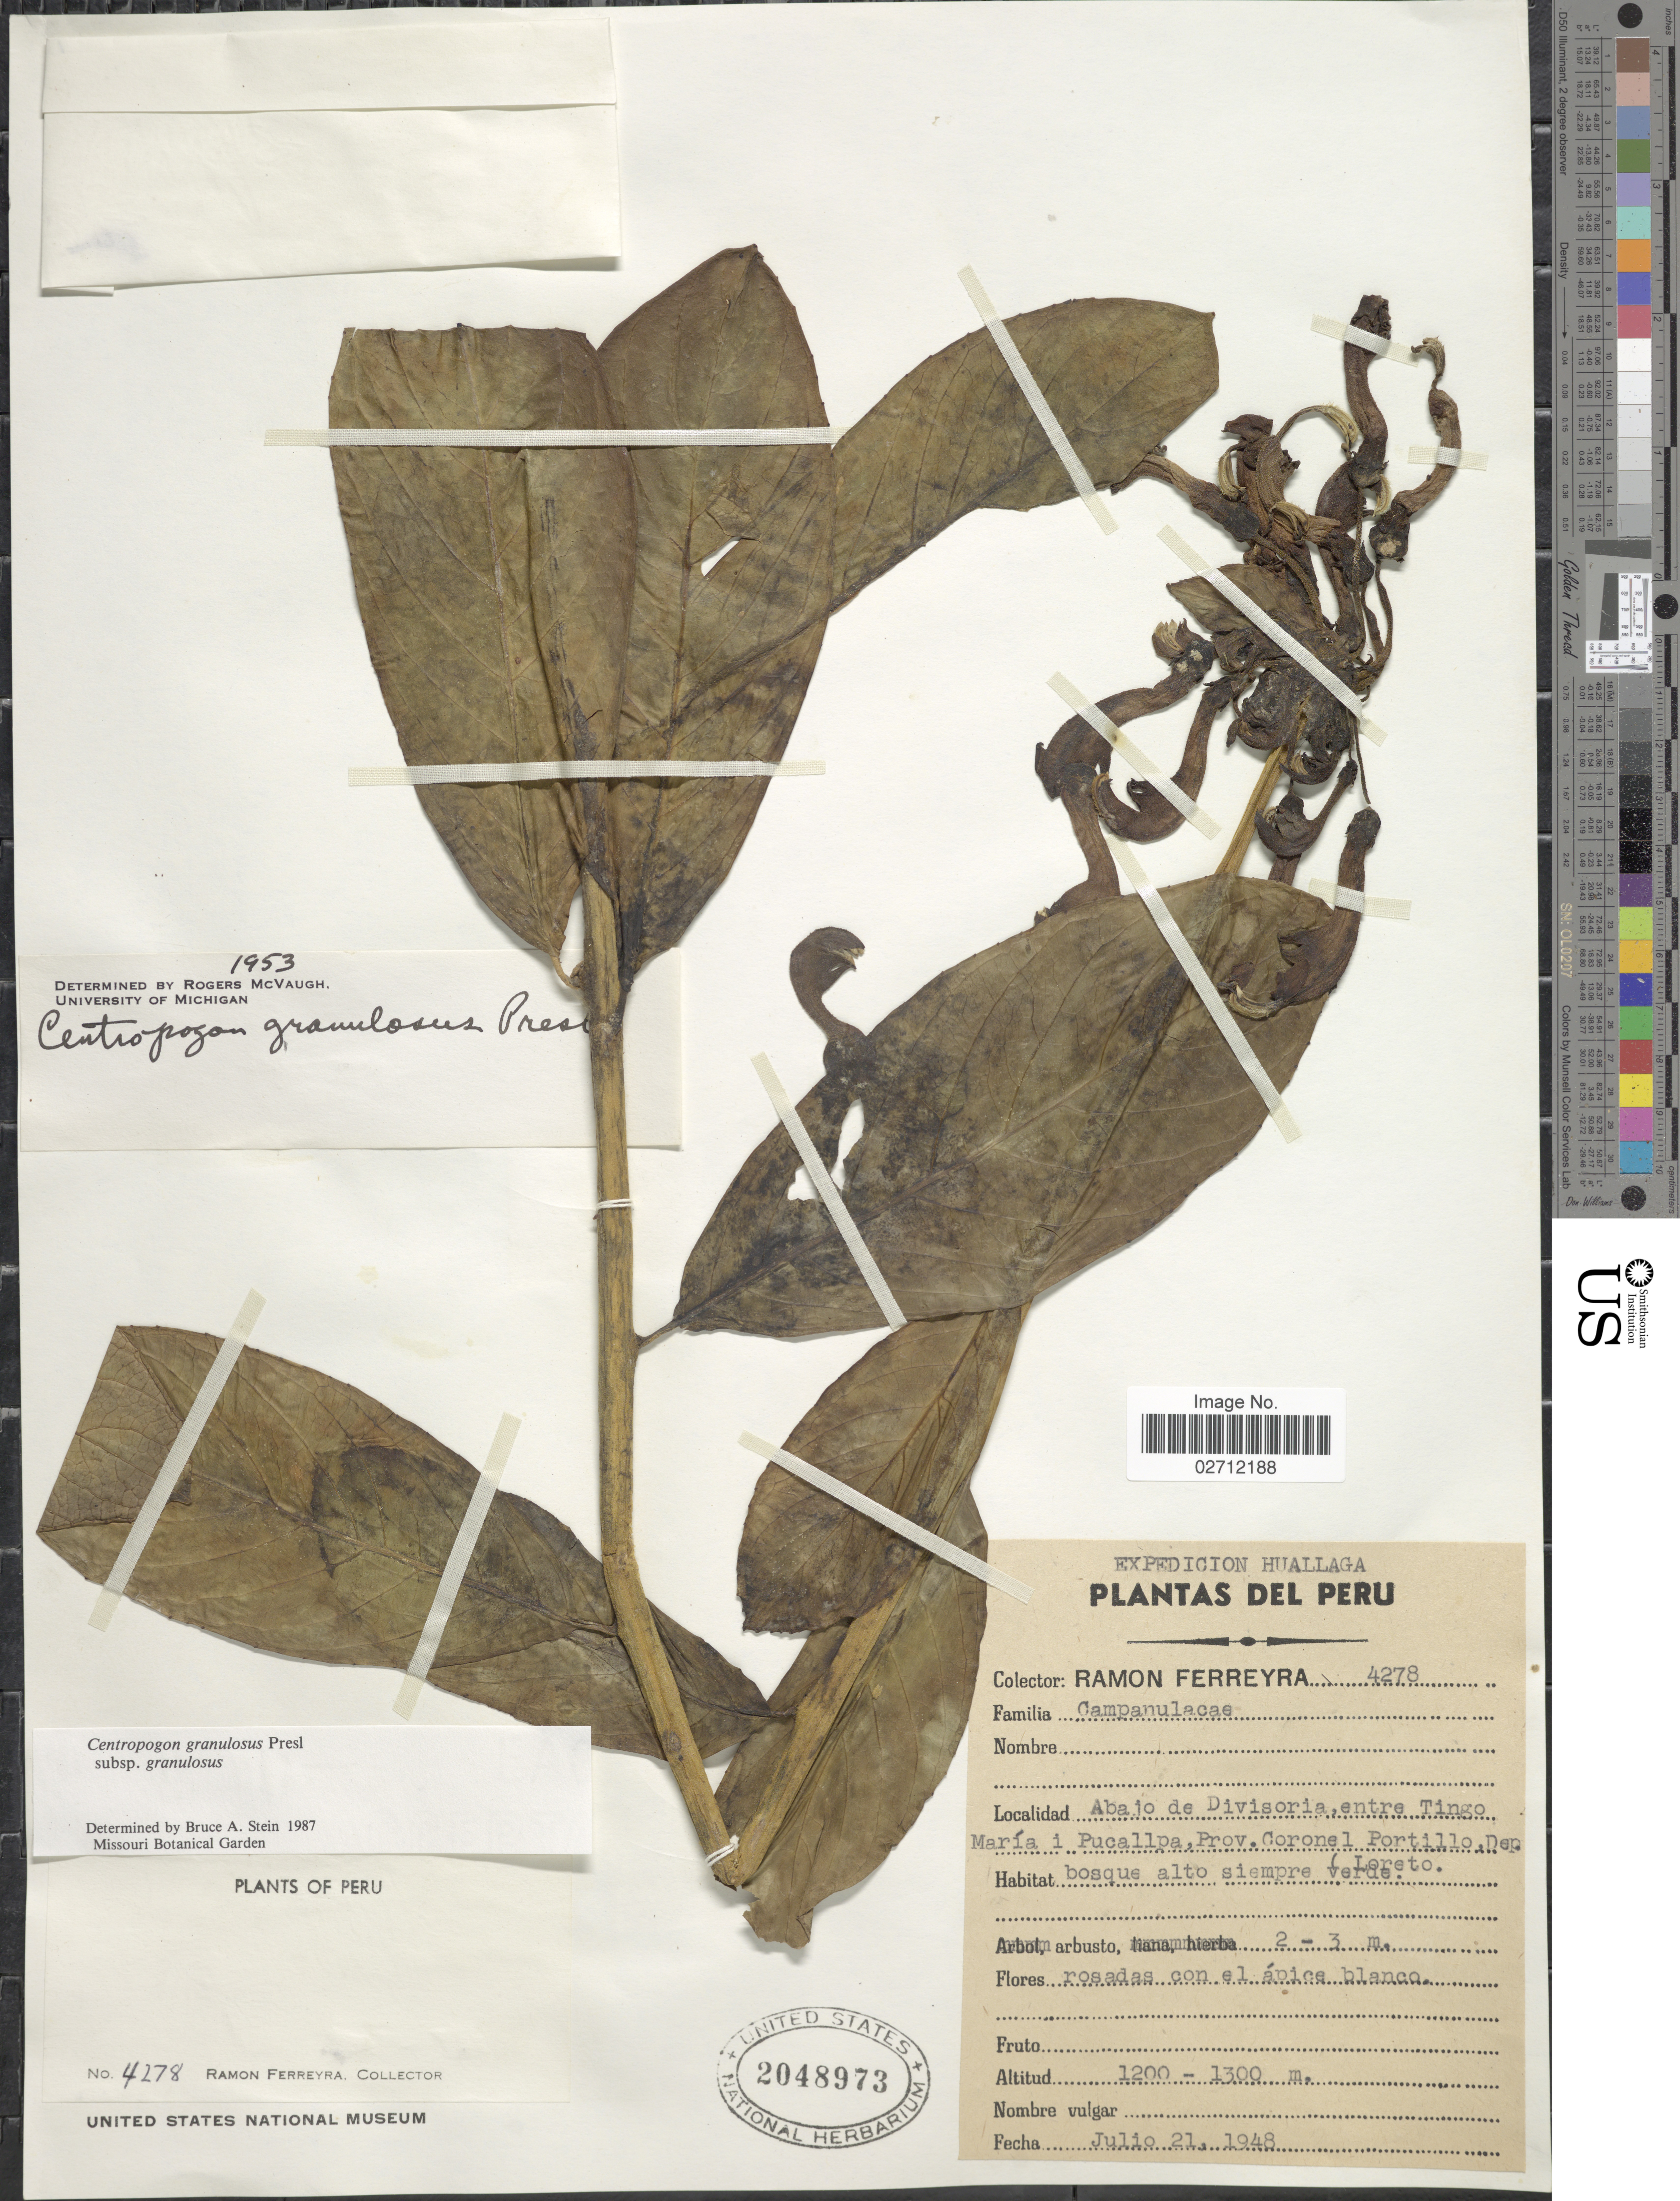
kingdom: Plantae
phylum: Tracheophyta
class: Magnoliopsida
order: Asterales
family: Campanulaceae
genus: Centropogon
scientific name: Centropogon granulosus subsp. granulosus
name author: C. Presl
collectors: R. A. Ferreyra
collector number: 4278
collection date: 1948-07-21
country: Peru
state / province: Loreto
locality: Huallaga, Abajo de Divisoria, entre Tingo Maria i Pucallpa, Prov. Coronel Portillo.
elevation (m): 1200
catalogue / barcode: US 2048973